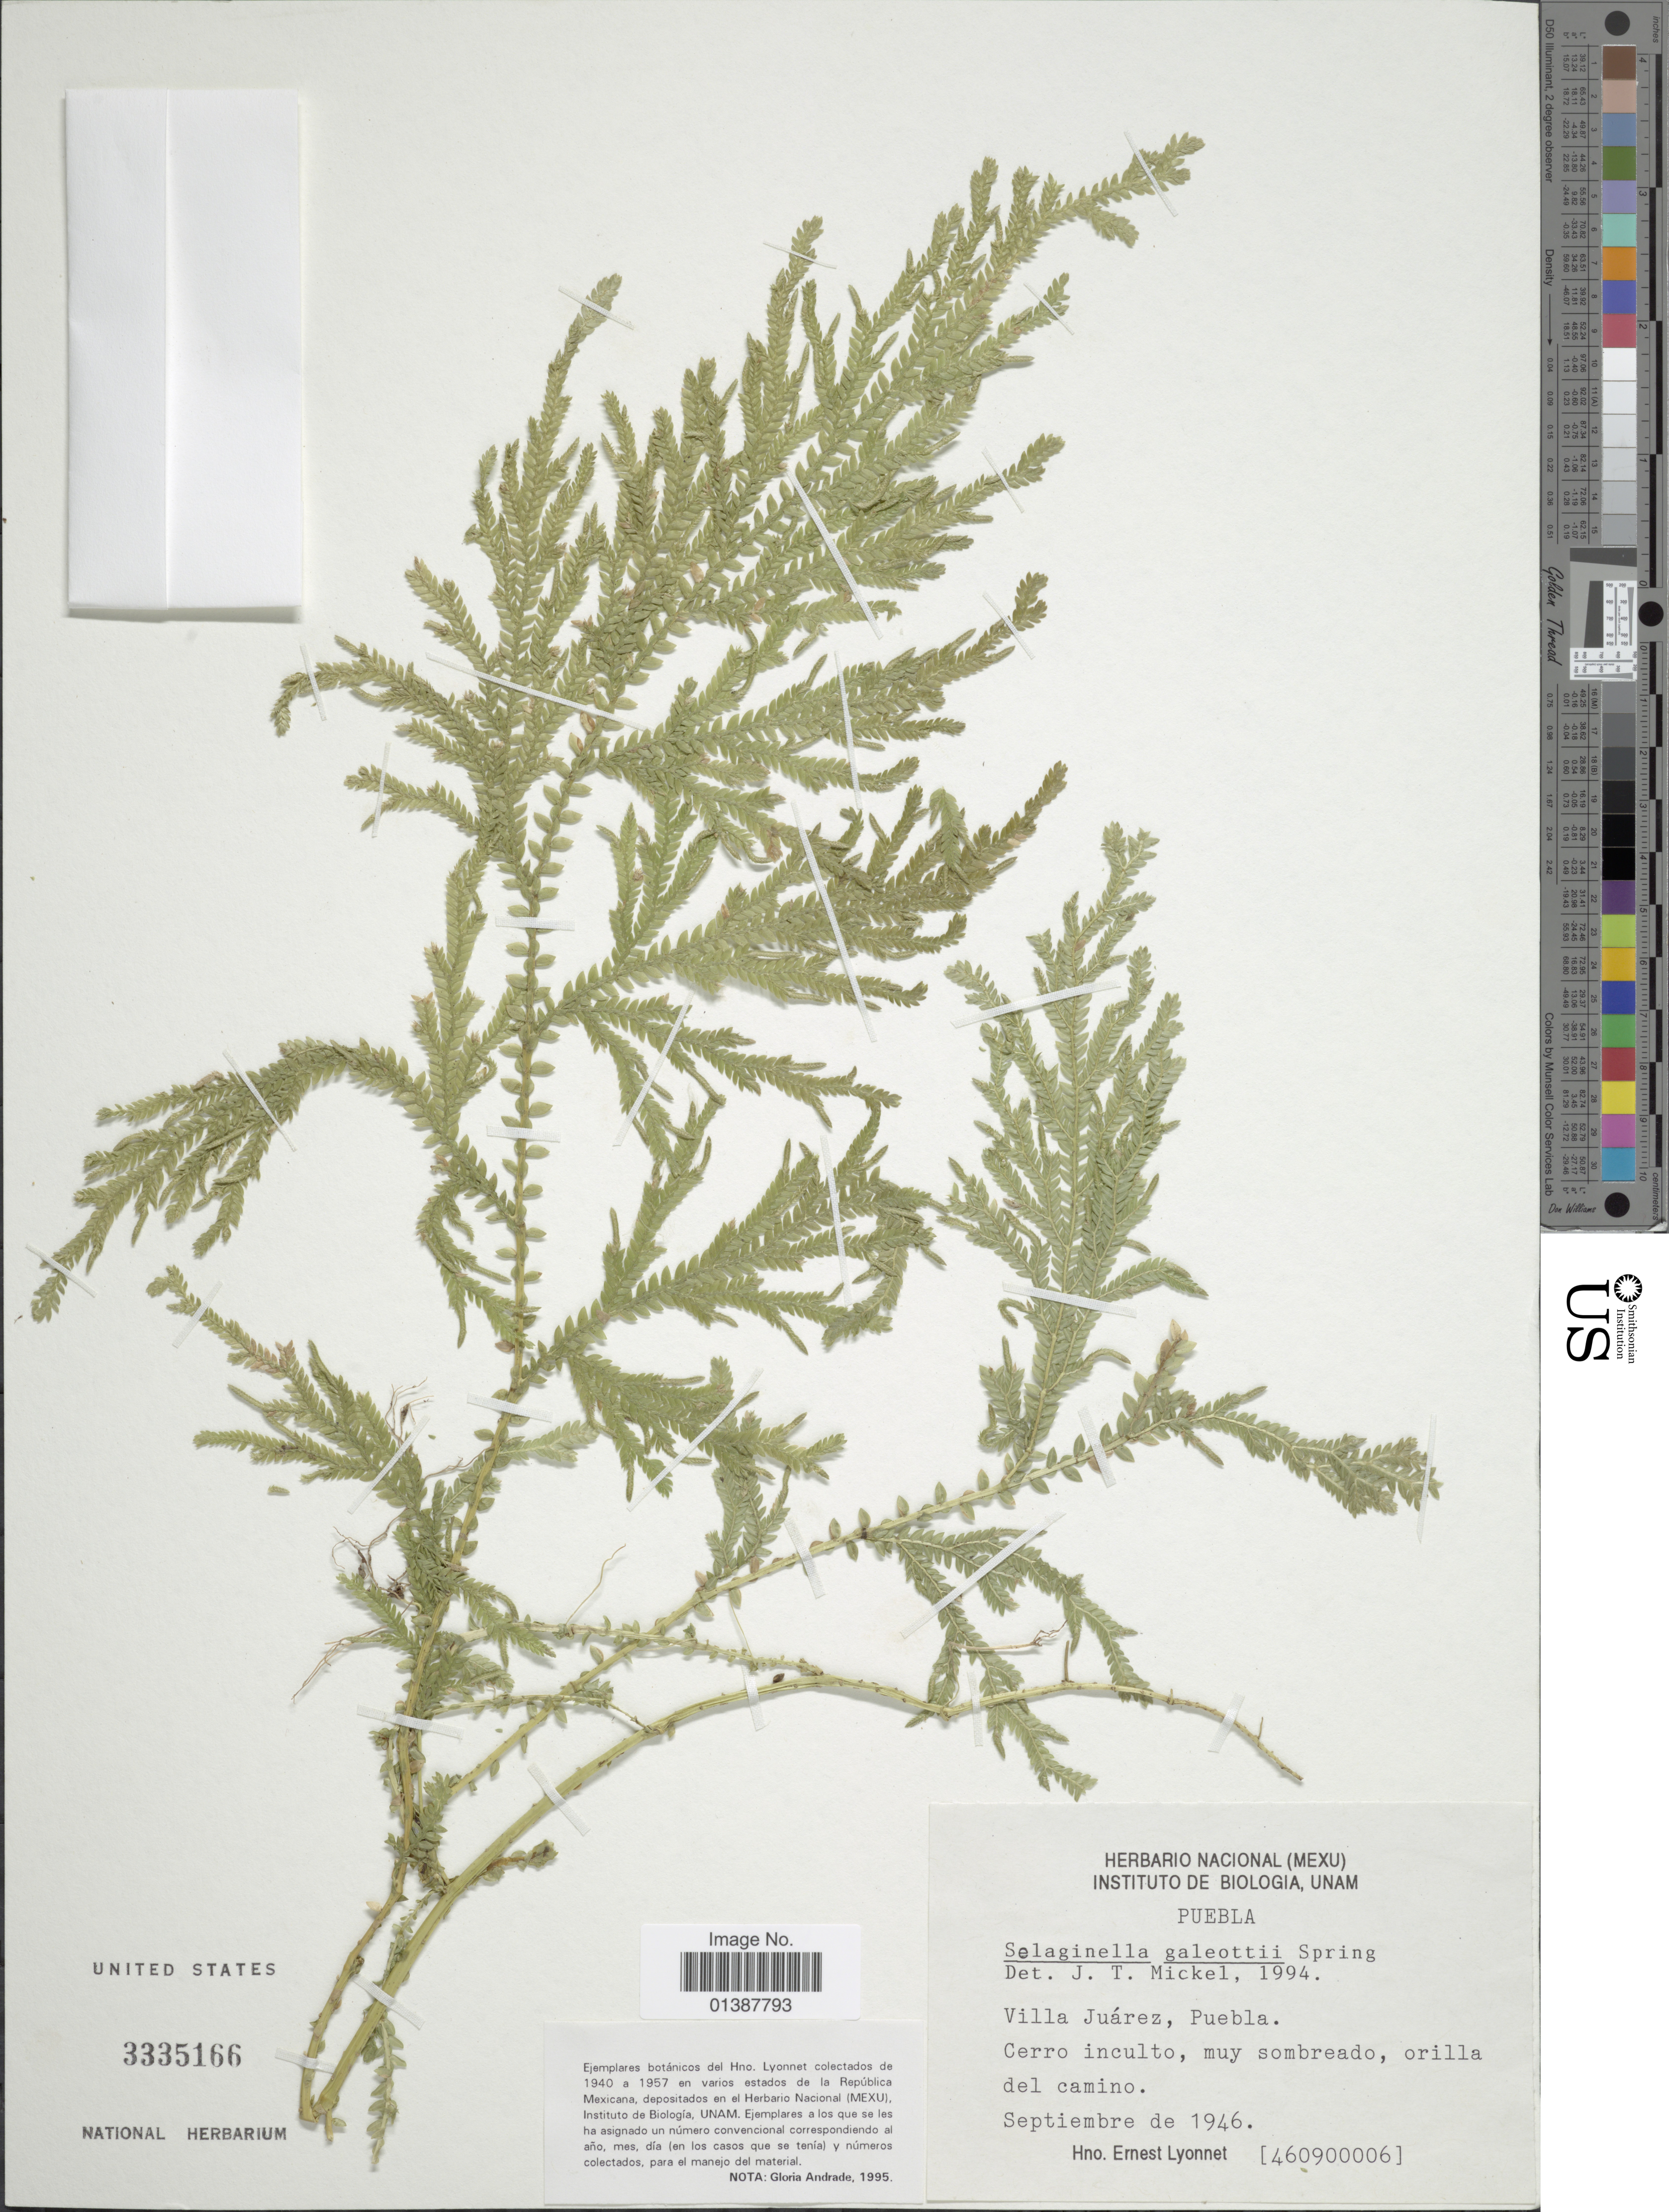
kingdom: Plantae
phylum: Tracheophyta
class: Lycopodiopsida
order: Selaginellales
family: Selaginellaceae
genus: Selaginella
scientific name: Selaginella galeottii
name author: Spring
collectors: Bro. E. Lyonnet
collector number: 460900006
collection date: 1946-09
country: Mexico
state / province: Puebla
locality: Villa Juárez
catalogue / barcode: US 3335166